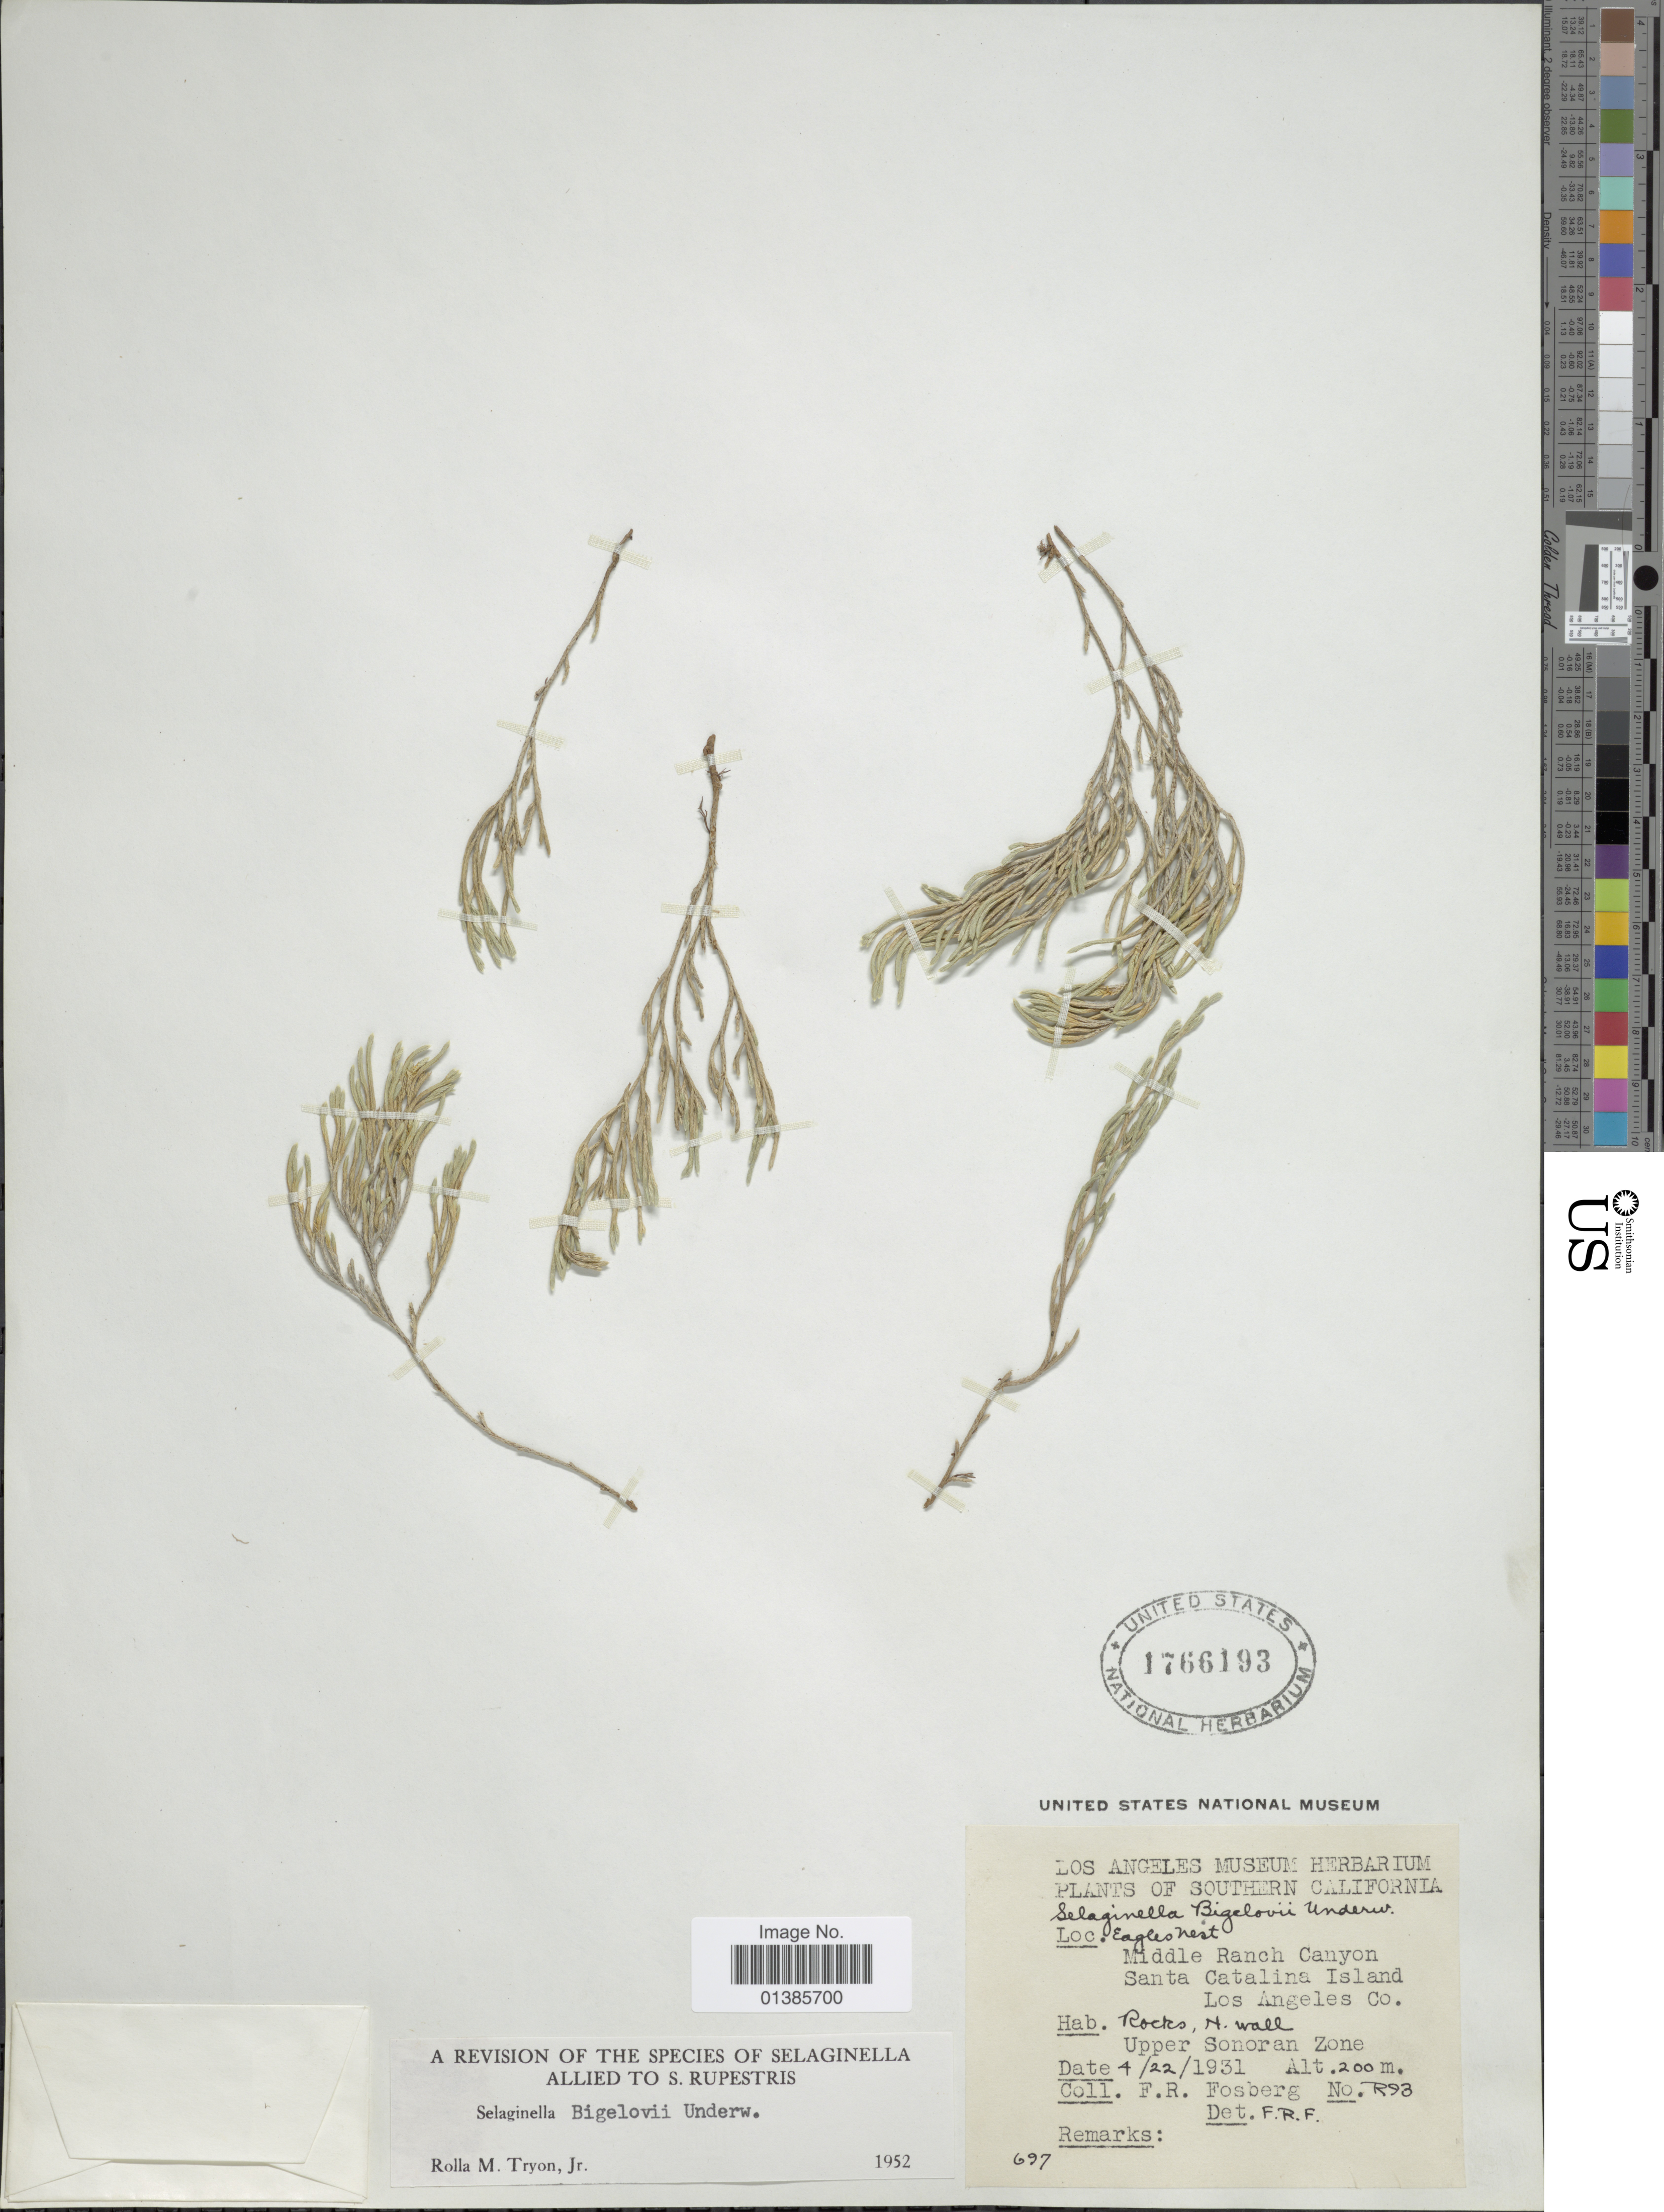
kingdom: Plantae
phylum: Tracheophyta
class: Lycopodiopsida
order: Selaginellales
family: Selaginellaceae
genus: Selaginella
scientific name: Selaginella bigelovii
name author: Underw.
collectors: F. R. Fosberg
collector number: R93*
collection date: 1931-04-22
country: United States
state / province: California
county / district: Los Angeles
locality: Southern California. Eagles Nest. Middle Ranch Canyon. Santa Catalina Island. Los Angeles Co. Rocks, N. wall, Upper Sonoran Zone.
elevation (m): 200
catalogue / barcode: US 1766193